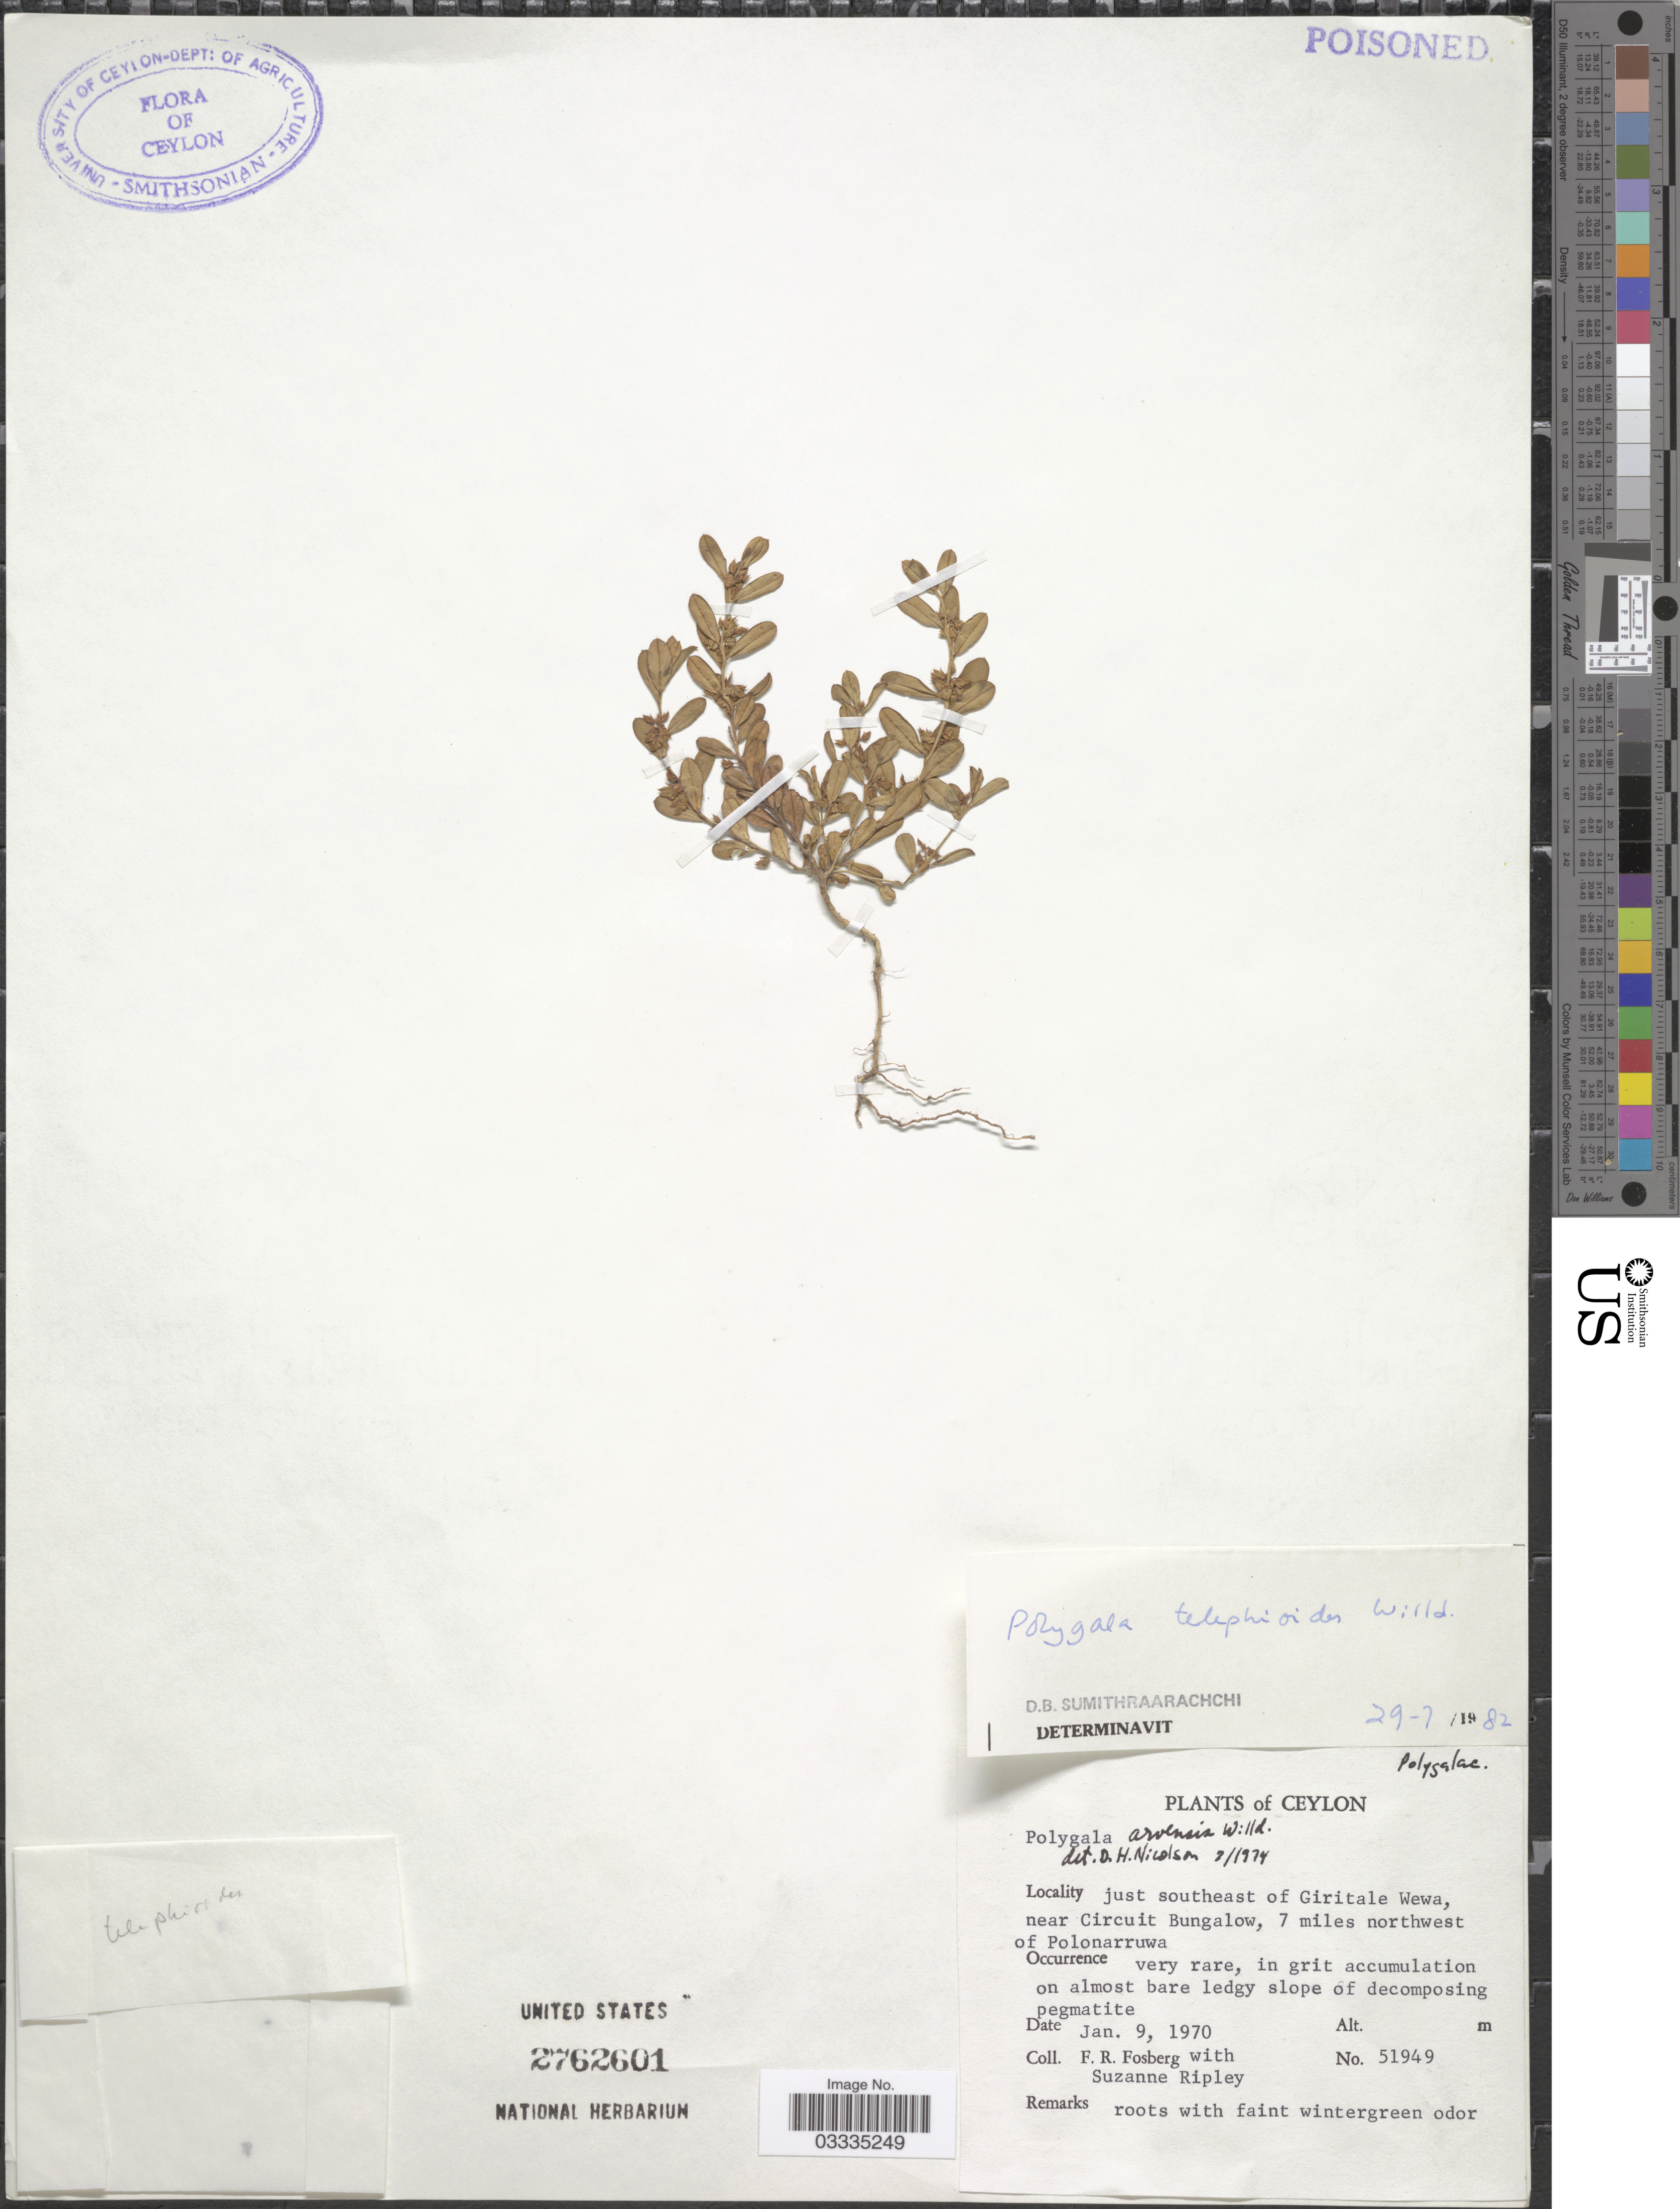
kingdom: Plantae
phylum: Tracheophyta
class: Magnoliopsida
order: Fabales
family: Polygalaceae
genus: Polygala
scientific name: Polygala telephioides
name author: Willd.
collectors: F. R. Fosberg & S. Ripley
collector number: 51949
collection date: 1970-01-09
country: Sri Lanka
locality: Ceylon. Just southeast of Giritale Wewa near Circuit Bungalow, 7 miles northwest of Polonarruwa.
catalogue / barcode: US 2762601